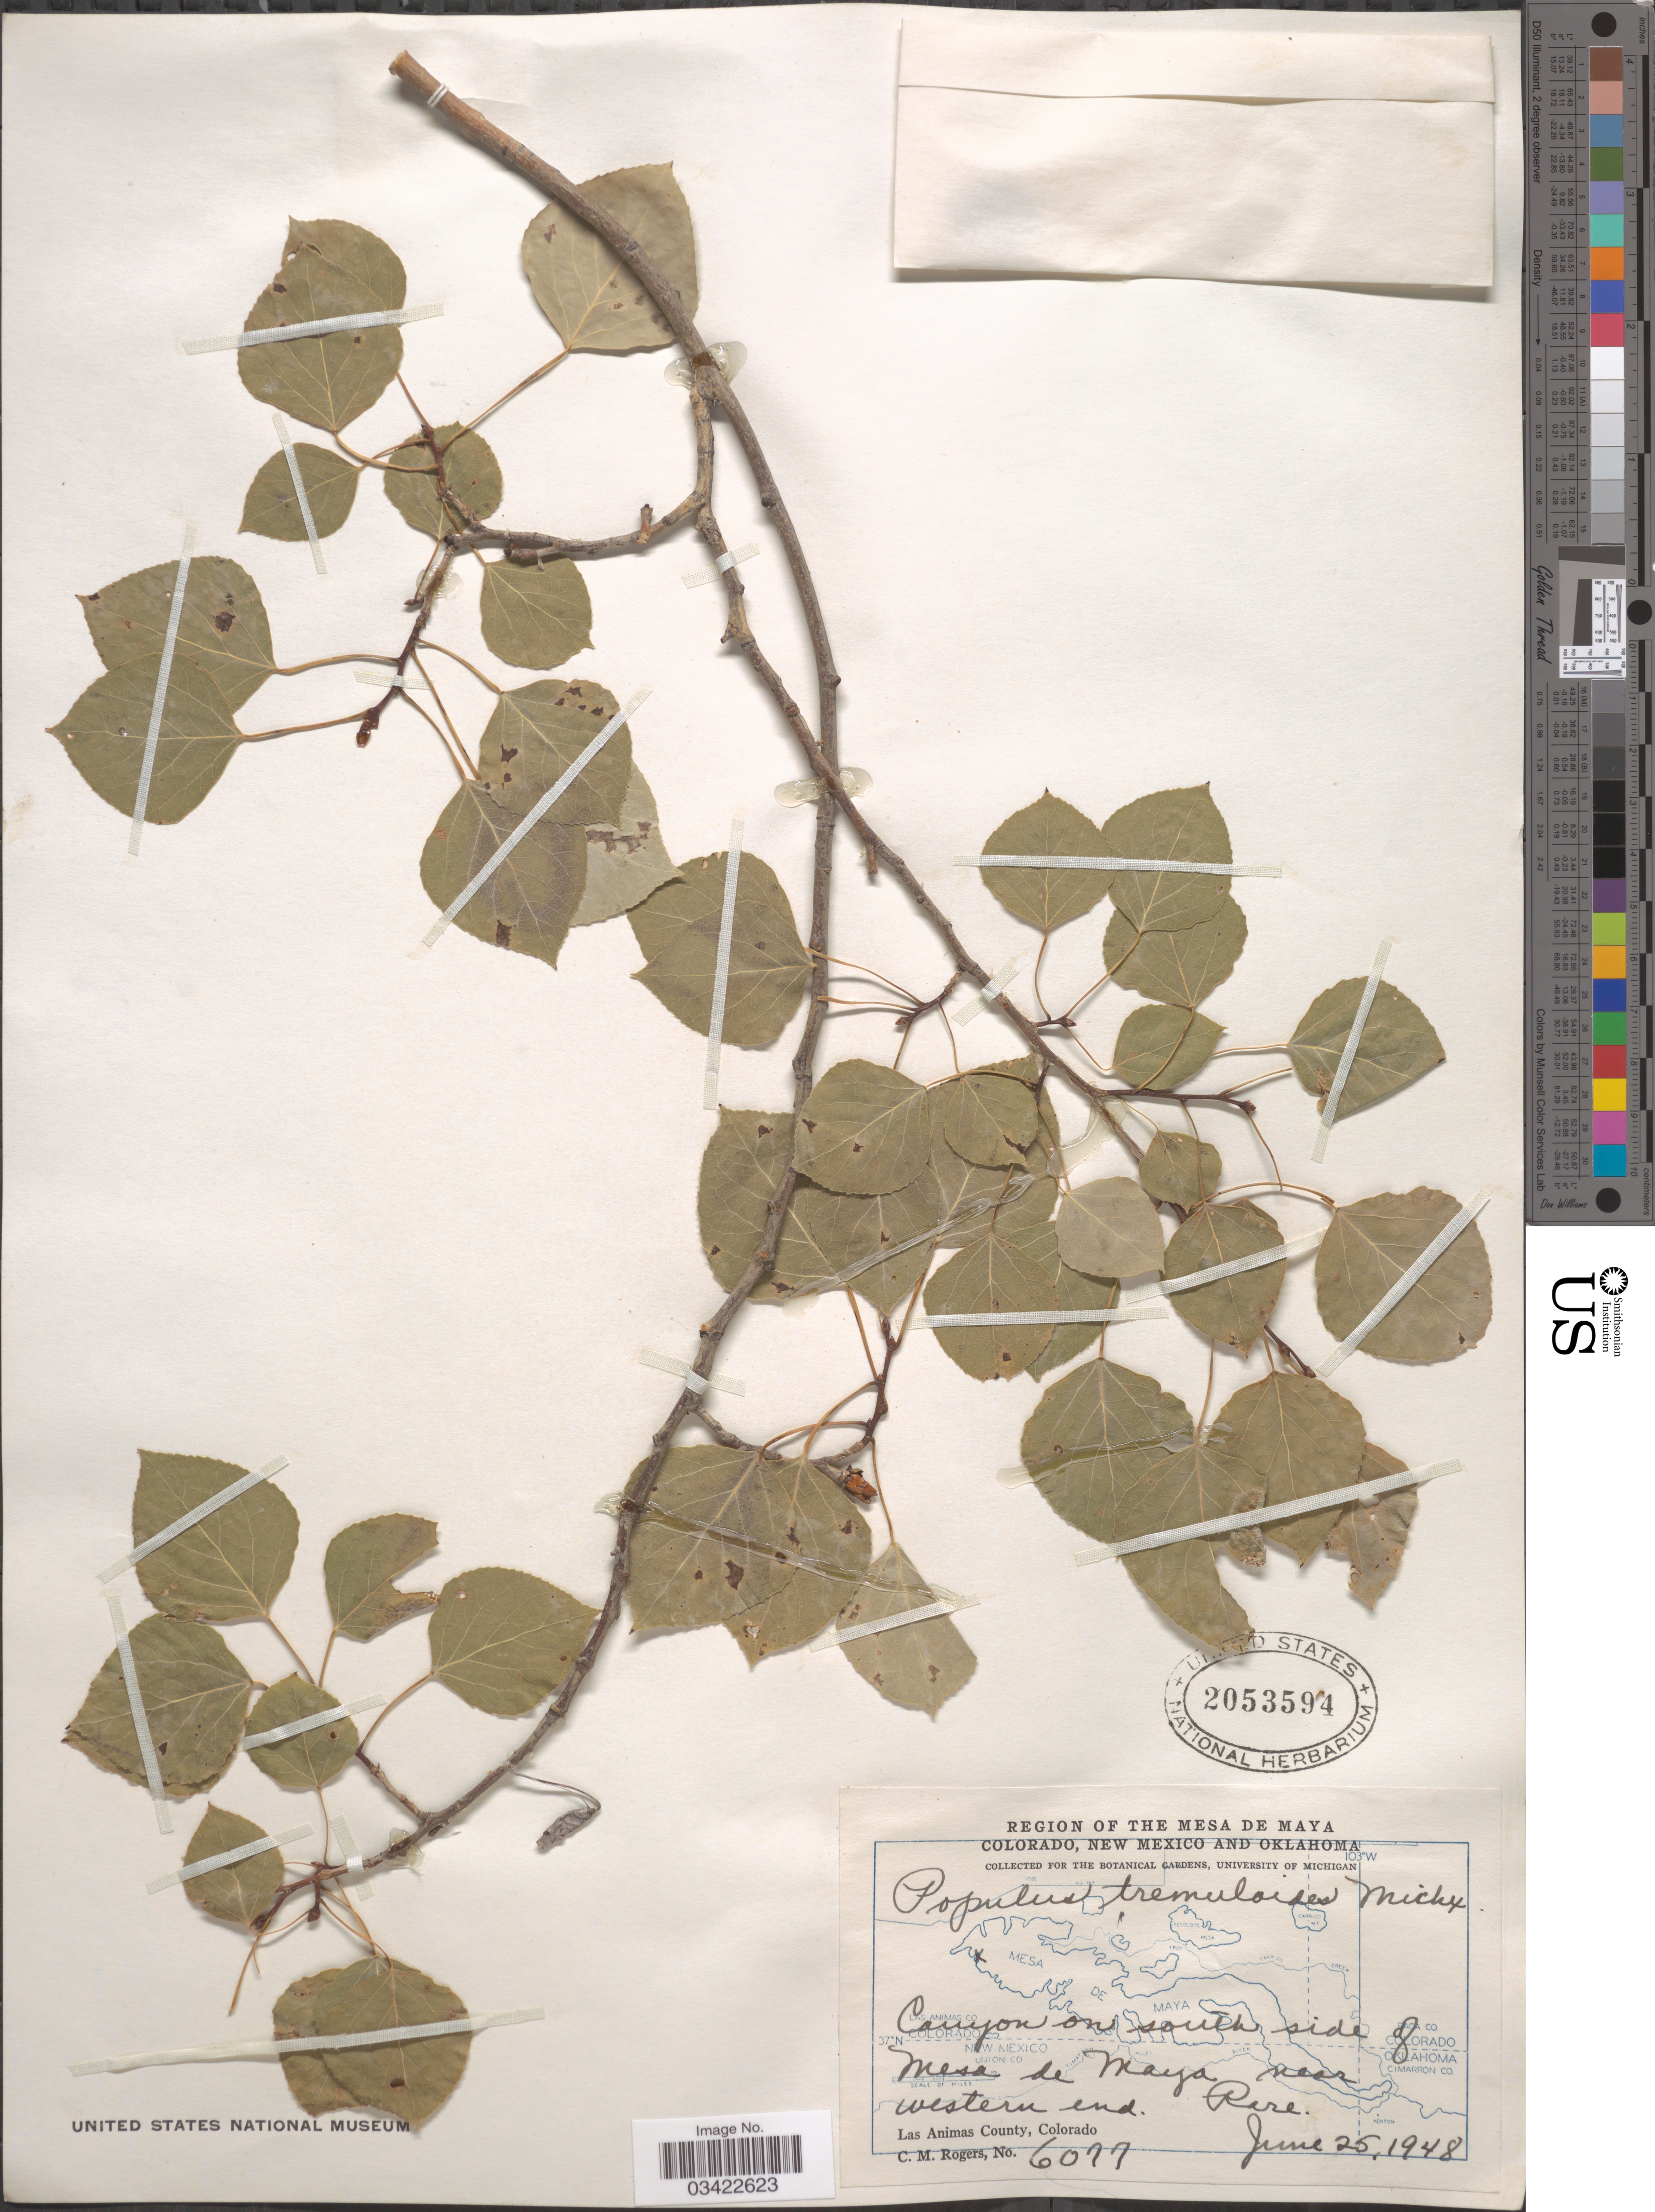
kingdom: Plantae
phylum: Tracheophyta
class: Magnoliopsida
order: Malpighiales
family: Salicaceae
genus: Populus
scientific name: Populus tremuloides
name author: Michx.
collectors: C. M. Rogers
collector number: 6077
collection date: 1948-06-25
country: United States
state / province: Colorado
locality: Region of The Mesa de Maya. Mesa de Maya near western end. Las Animas County.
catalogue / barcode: US 2053594